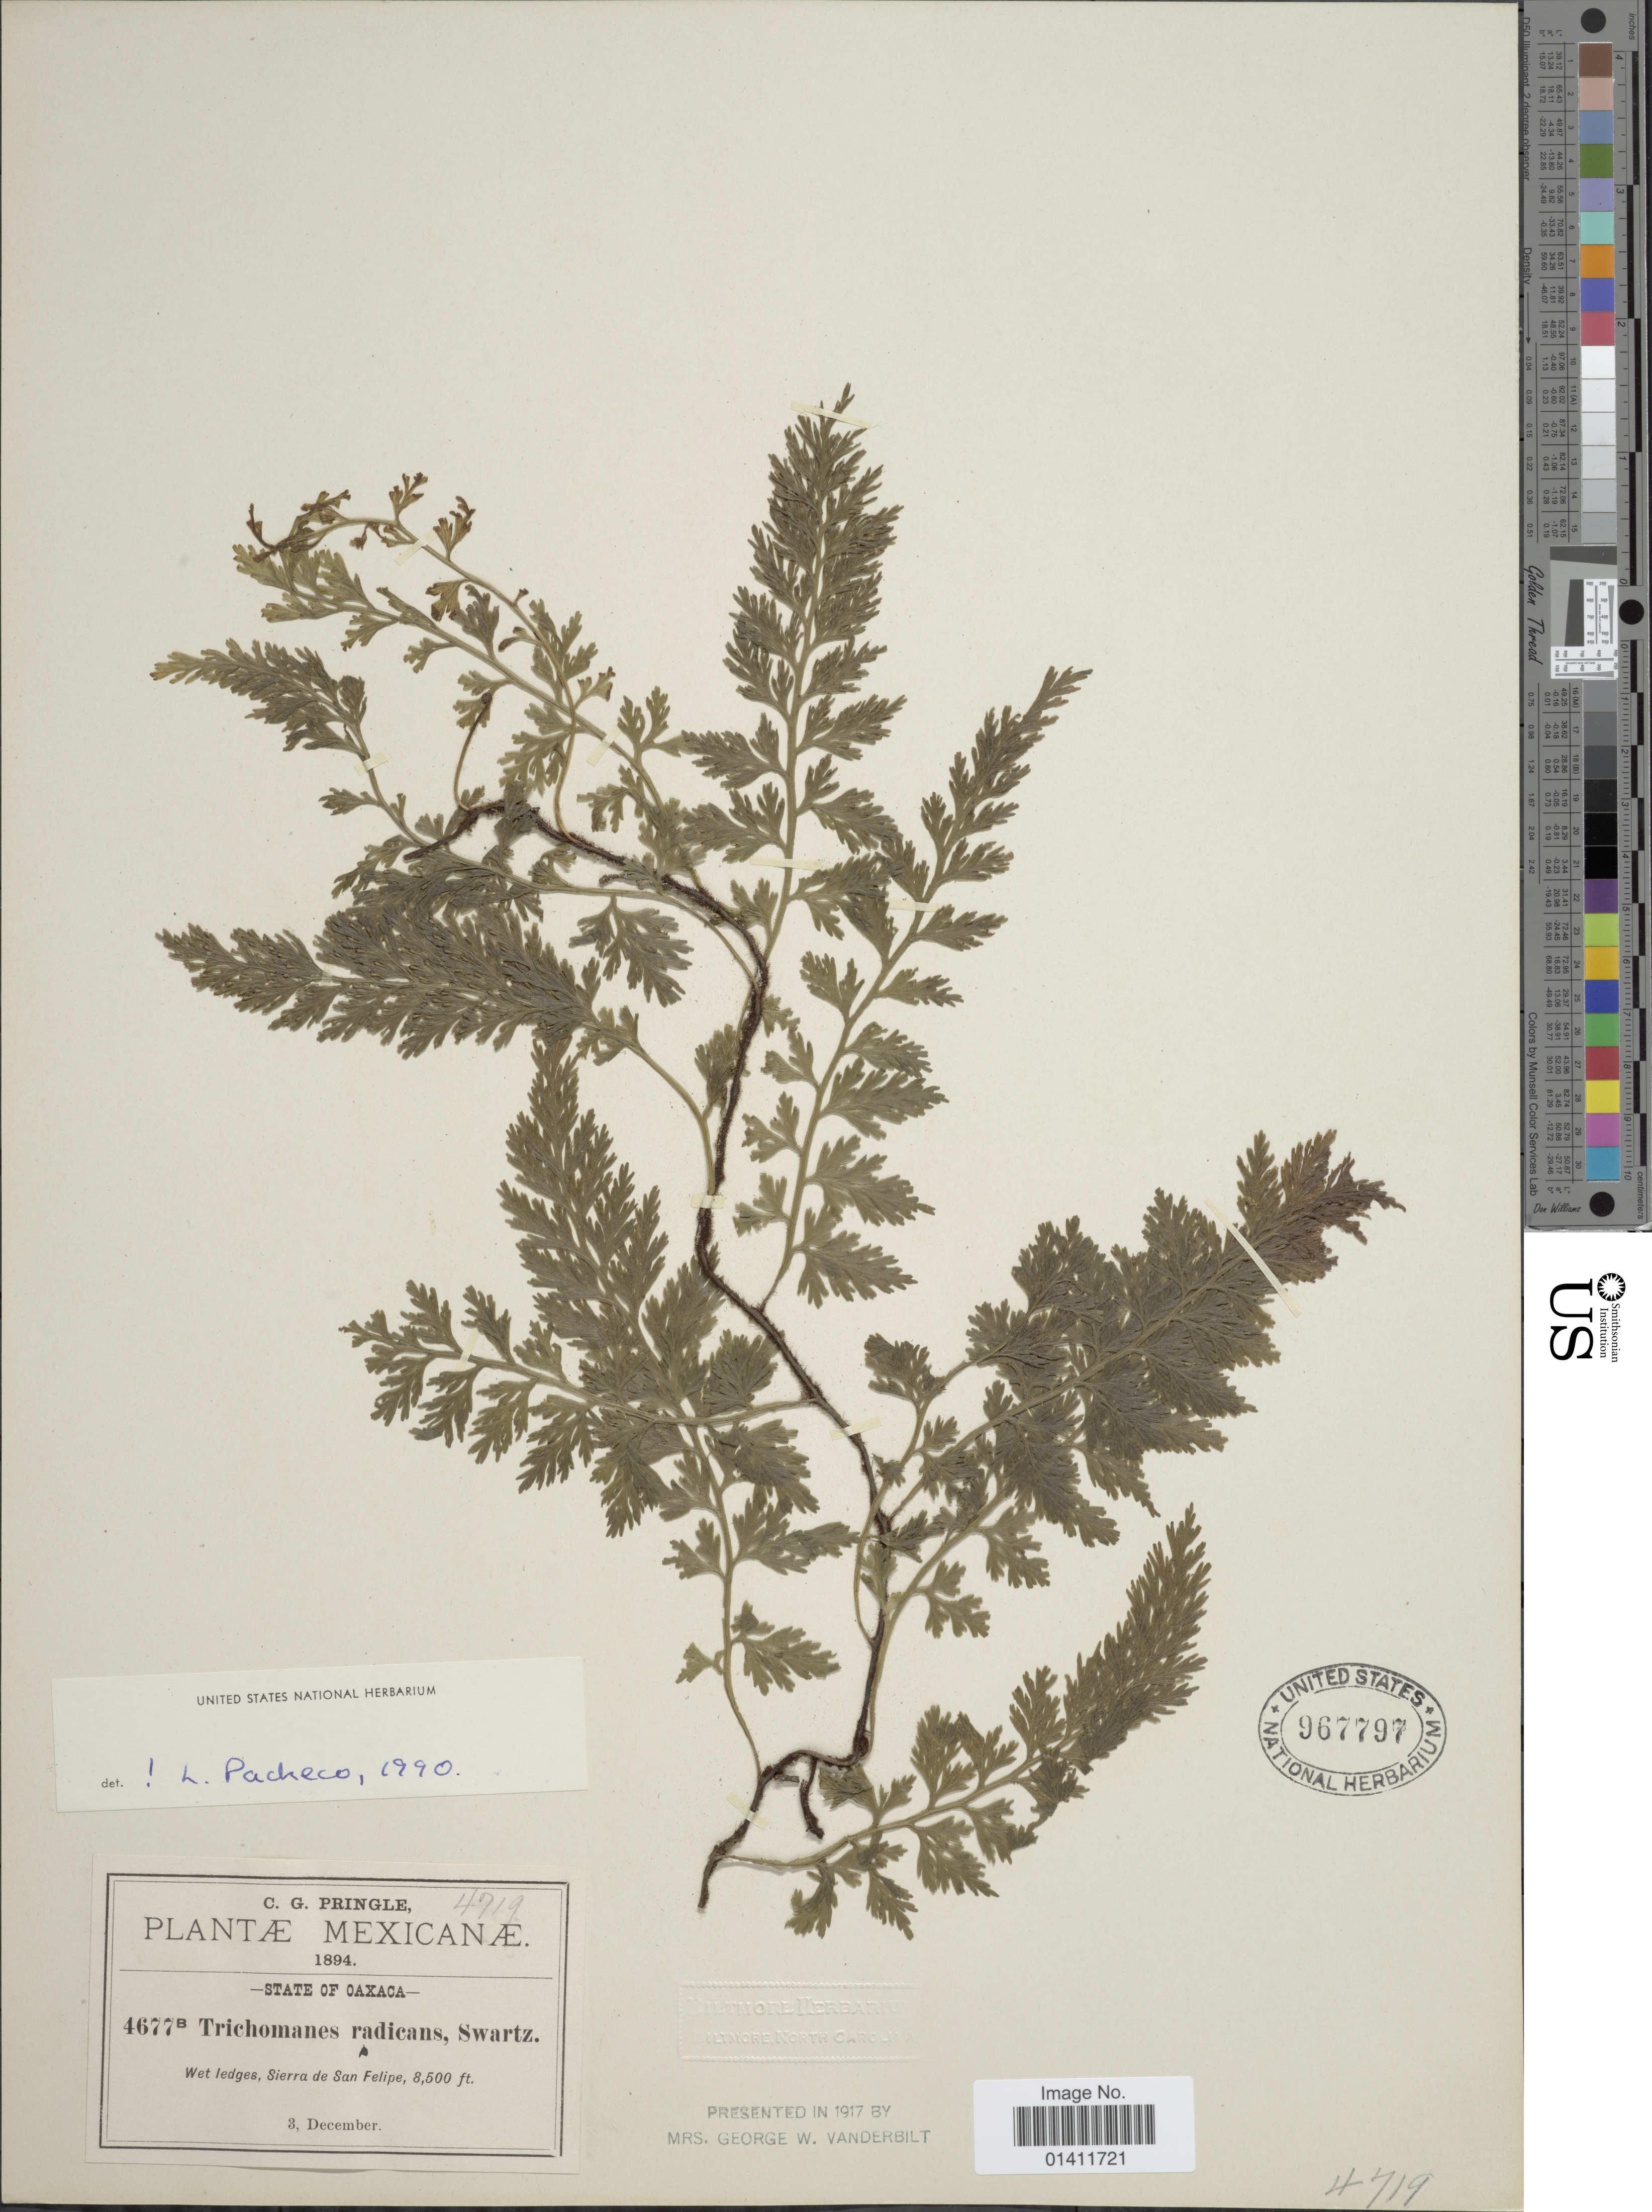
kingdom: Plantae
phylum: Tracheophyta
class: Polypodiopsida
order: Hymenophyllales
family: Hymenophyllaceae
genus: Vandenboschia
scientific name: Vandenboschia radicans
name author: (Sw.) Copel.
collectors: C. G. Pringle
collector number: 4677b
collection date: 1894-12-03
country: Mexico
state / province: Oaxaca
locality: Sierra de San Felipe.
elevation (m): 2591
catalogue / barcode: US 967797